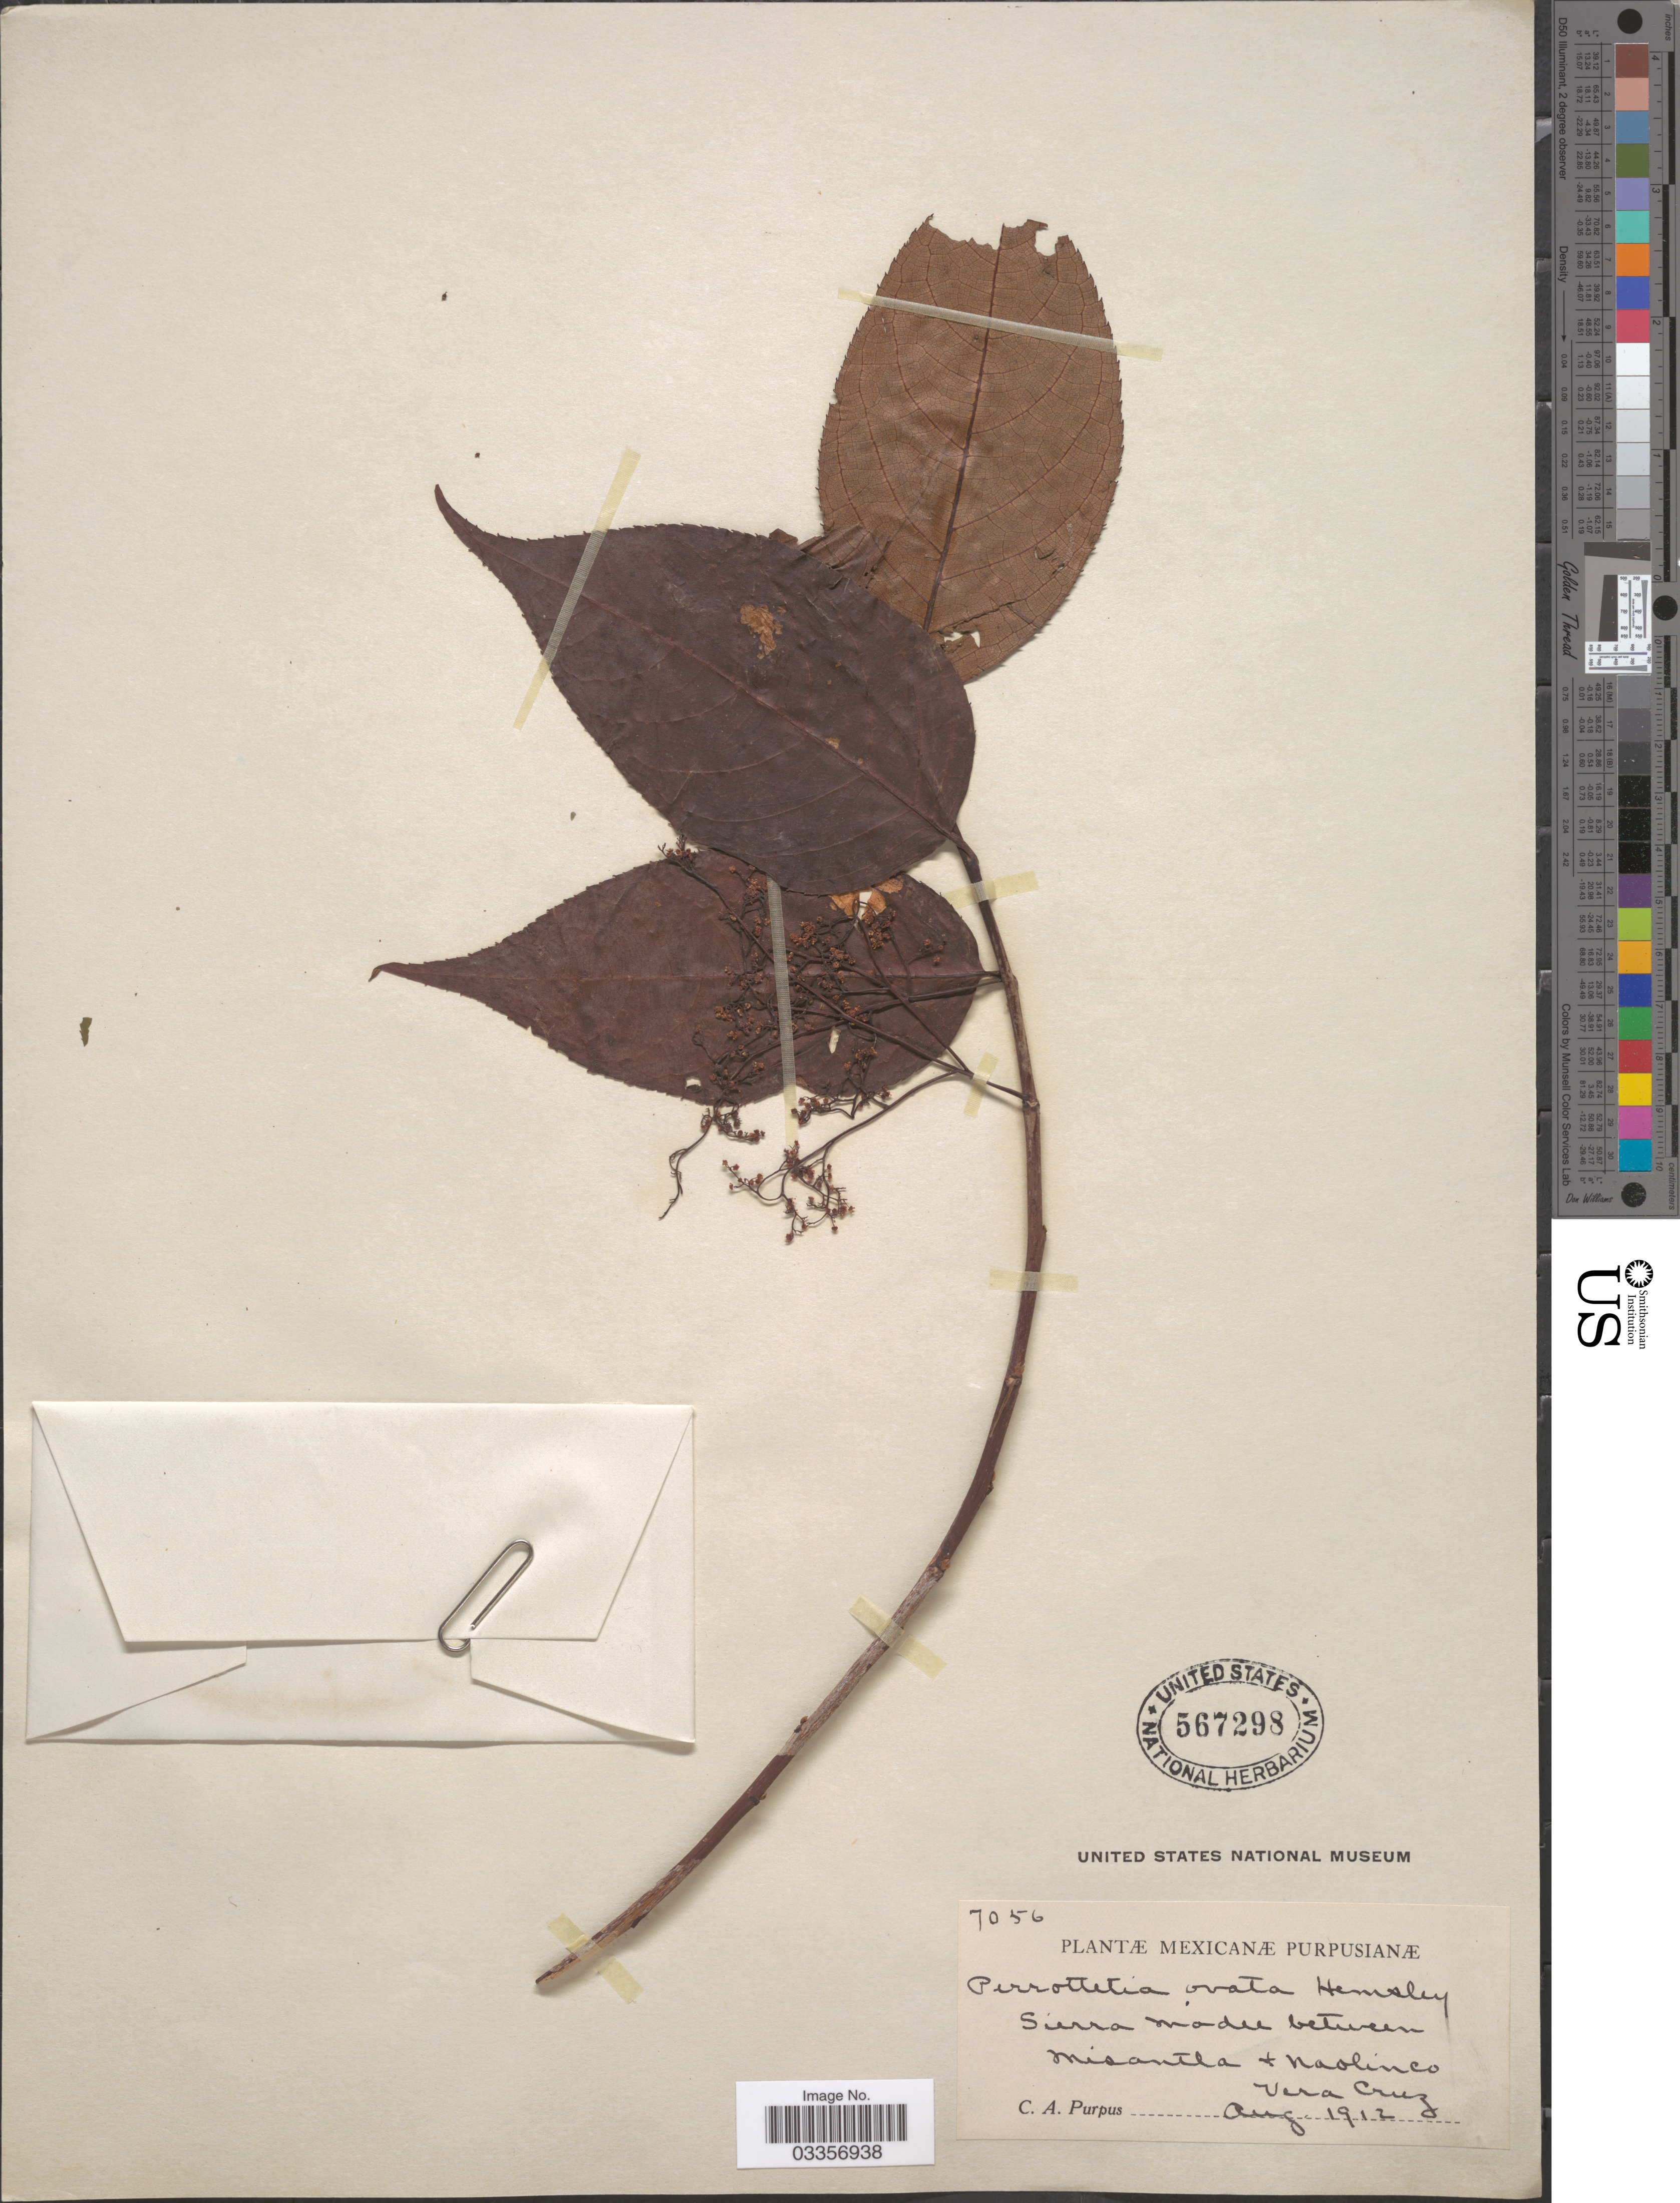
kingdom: Plantae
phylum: Tracheophyta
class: Magnoliopsida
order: Huerteales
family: Dipentodontaceae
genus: Perrottetia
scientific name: Perrottetia ovata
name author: Hemsl.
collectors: C. A. Purpus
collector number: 7056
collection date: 1912-08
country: Mexico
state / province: Veracruz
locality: Sierra Madre between Misantla & Naolinco. Vera Cruz.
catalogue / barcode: US 567298